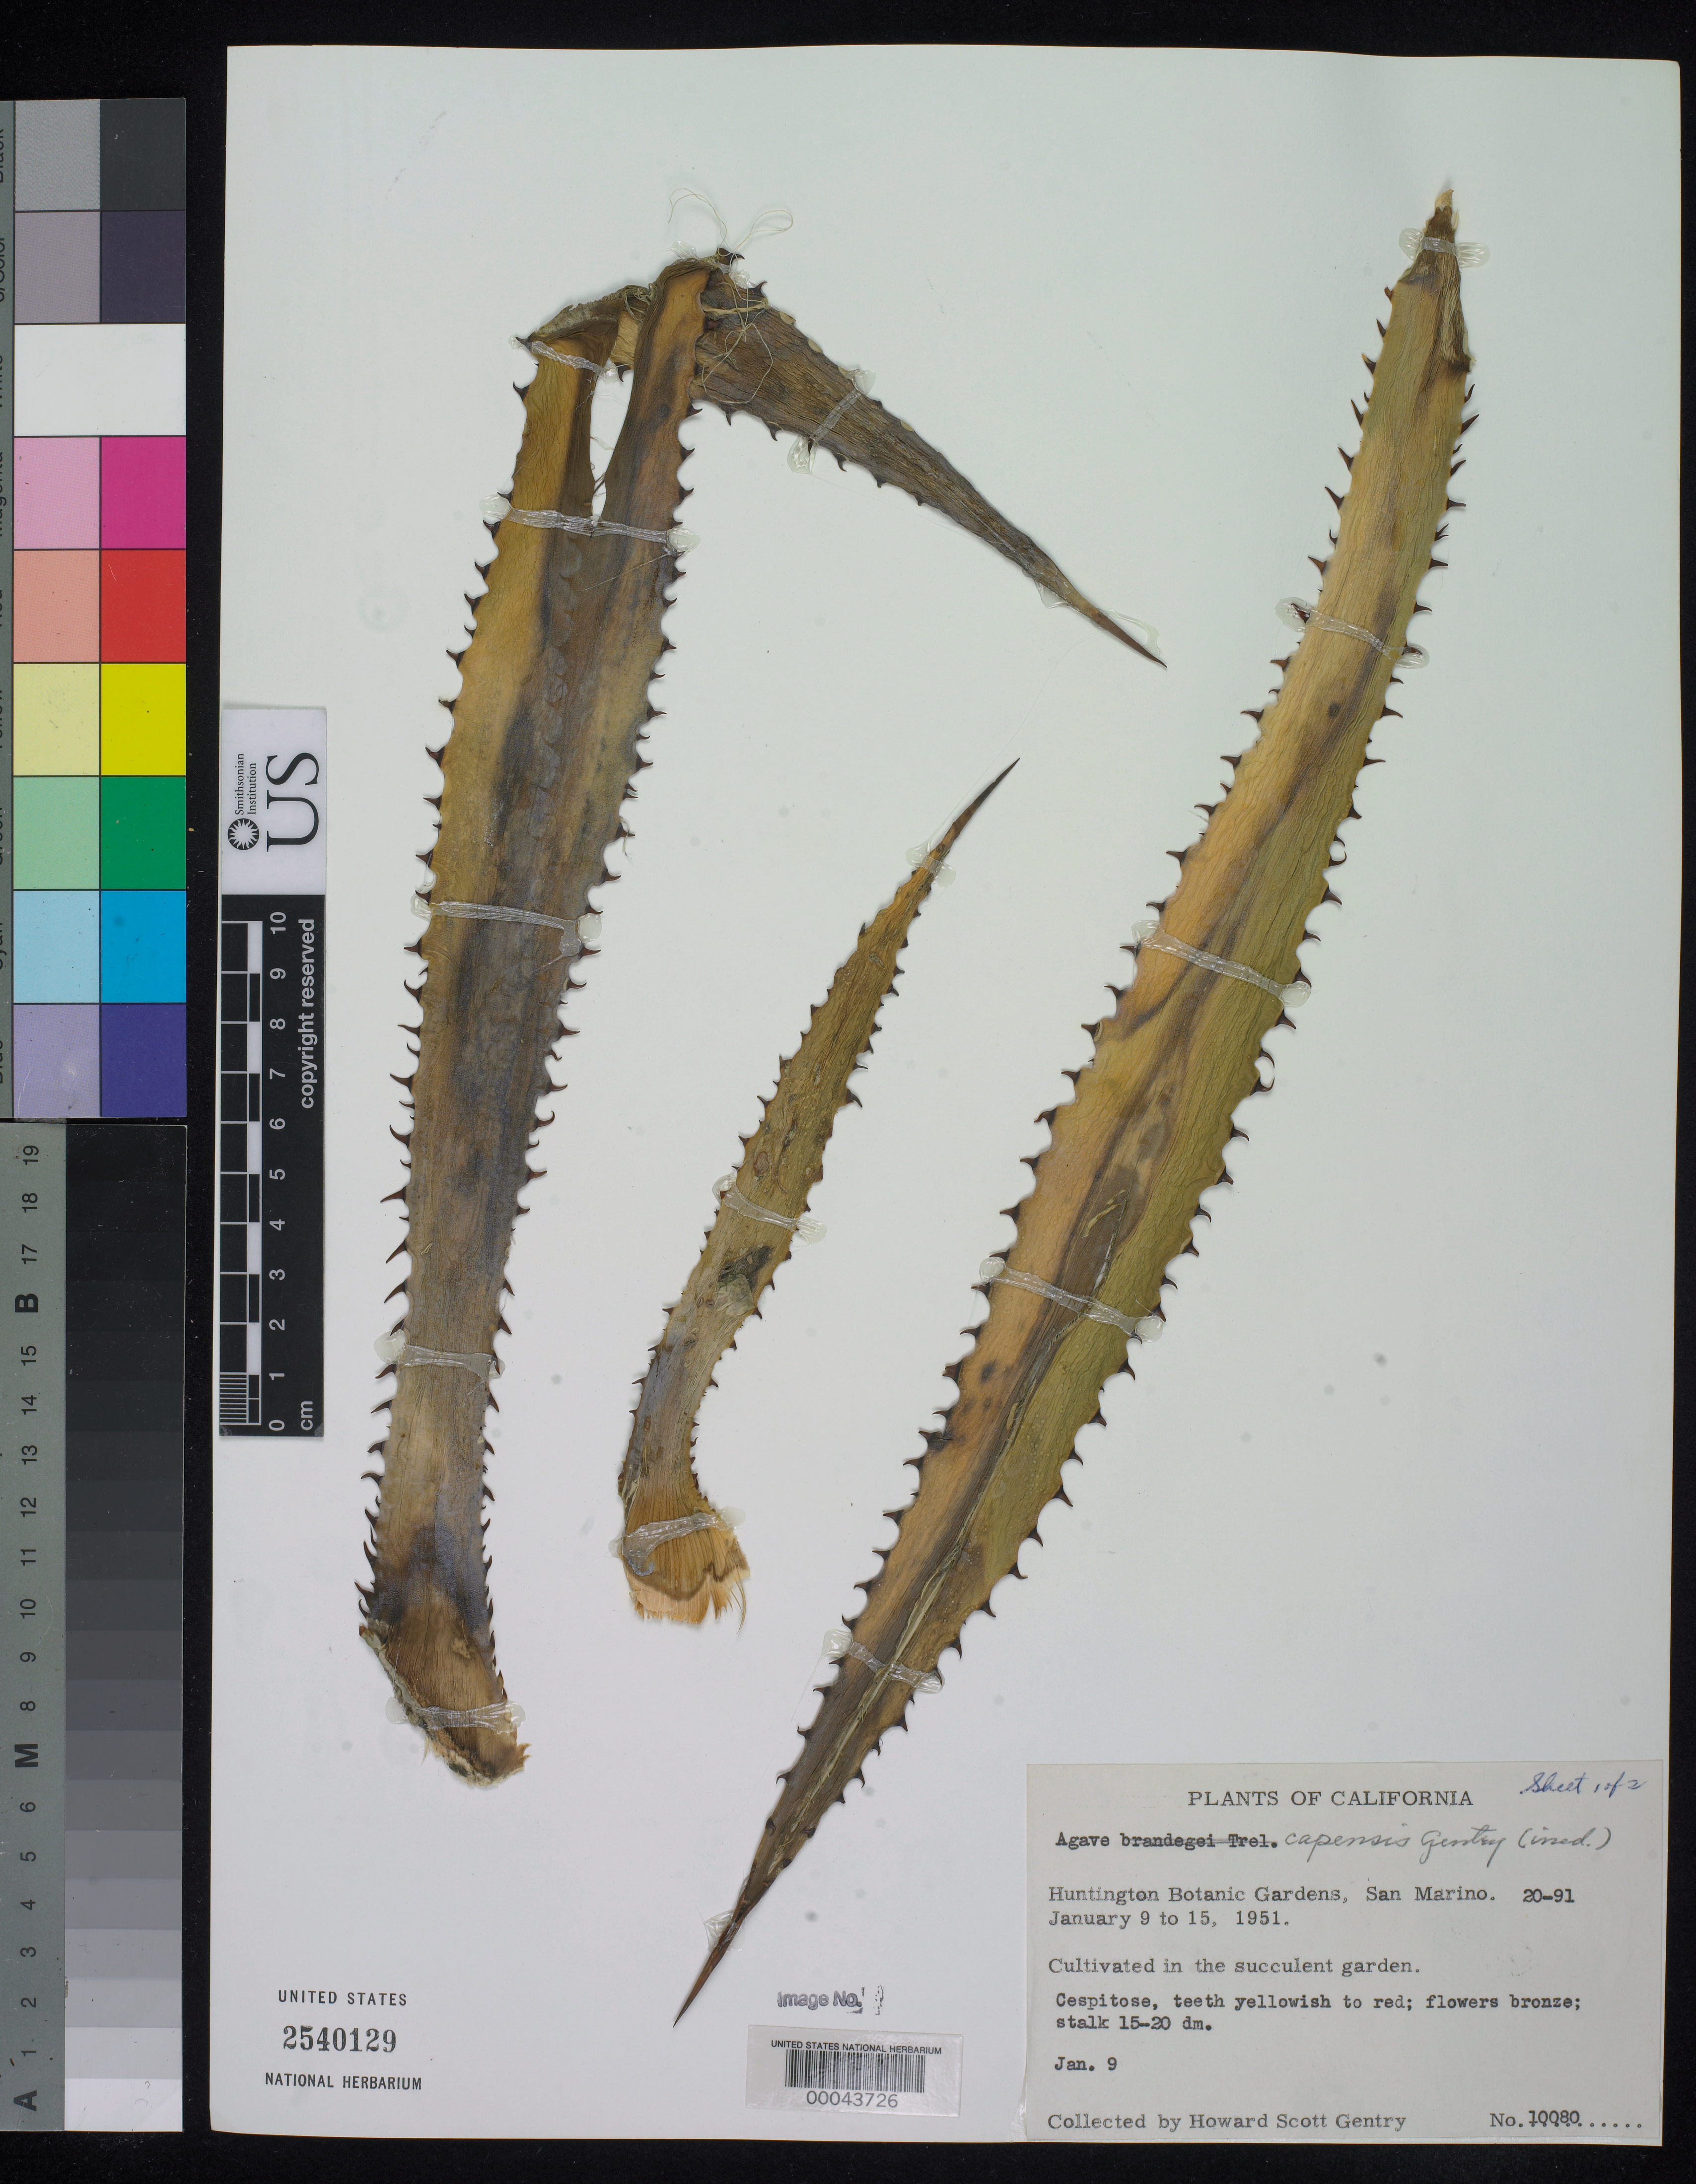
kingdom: Plantae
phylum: Tracheophyta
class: Liliopsida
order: Asparagales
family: Asparagaceae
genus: Agave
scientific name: Agave capensis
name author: Gentry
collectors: H. S. Gentry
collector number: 10080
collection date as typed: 09 Jan 1951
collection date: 1951-01-09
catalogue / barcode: US 2540129